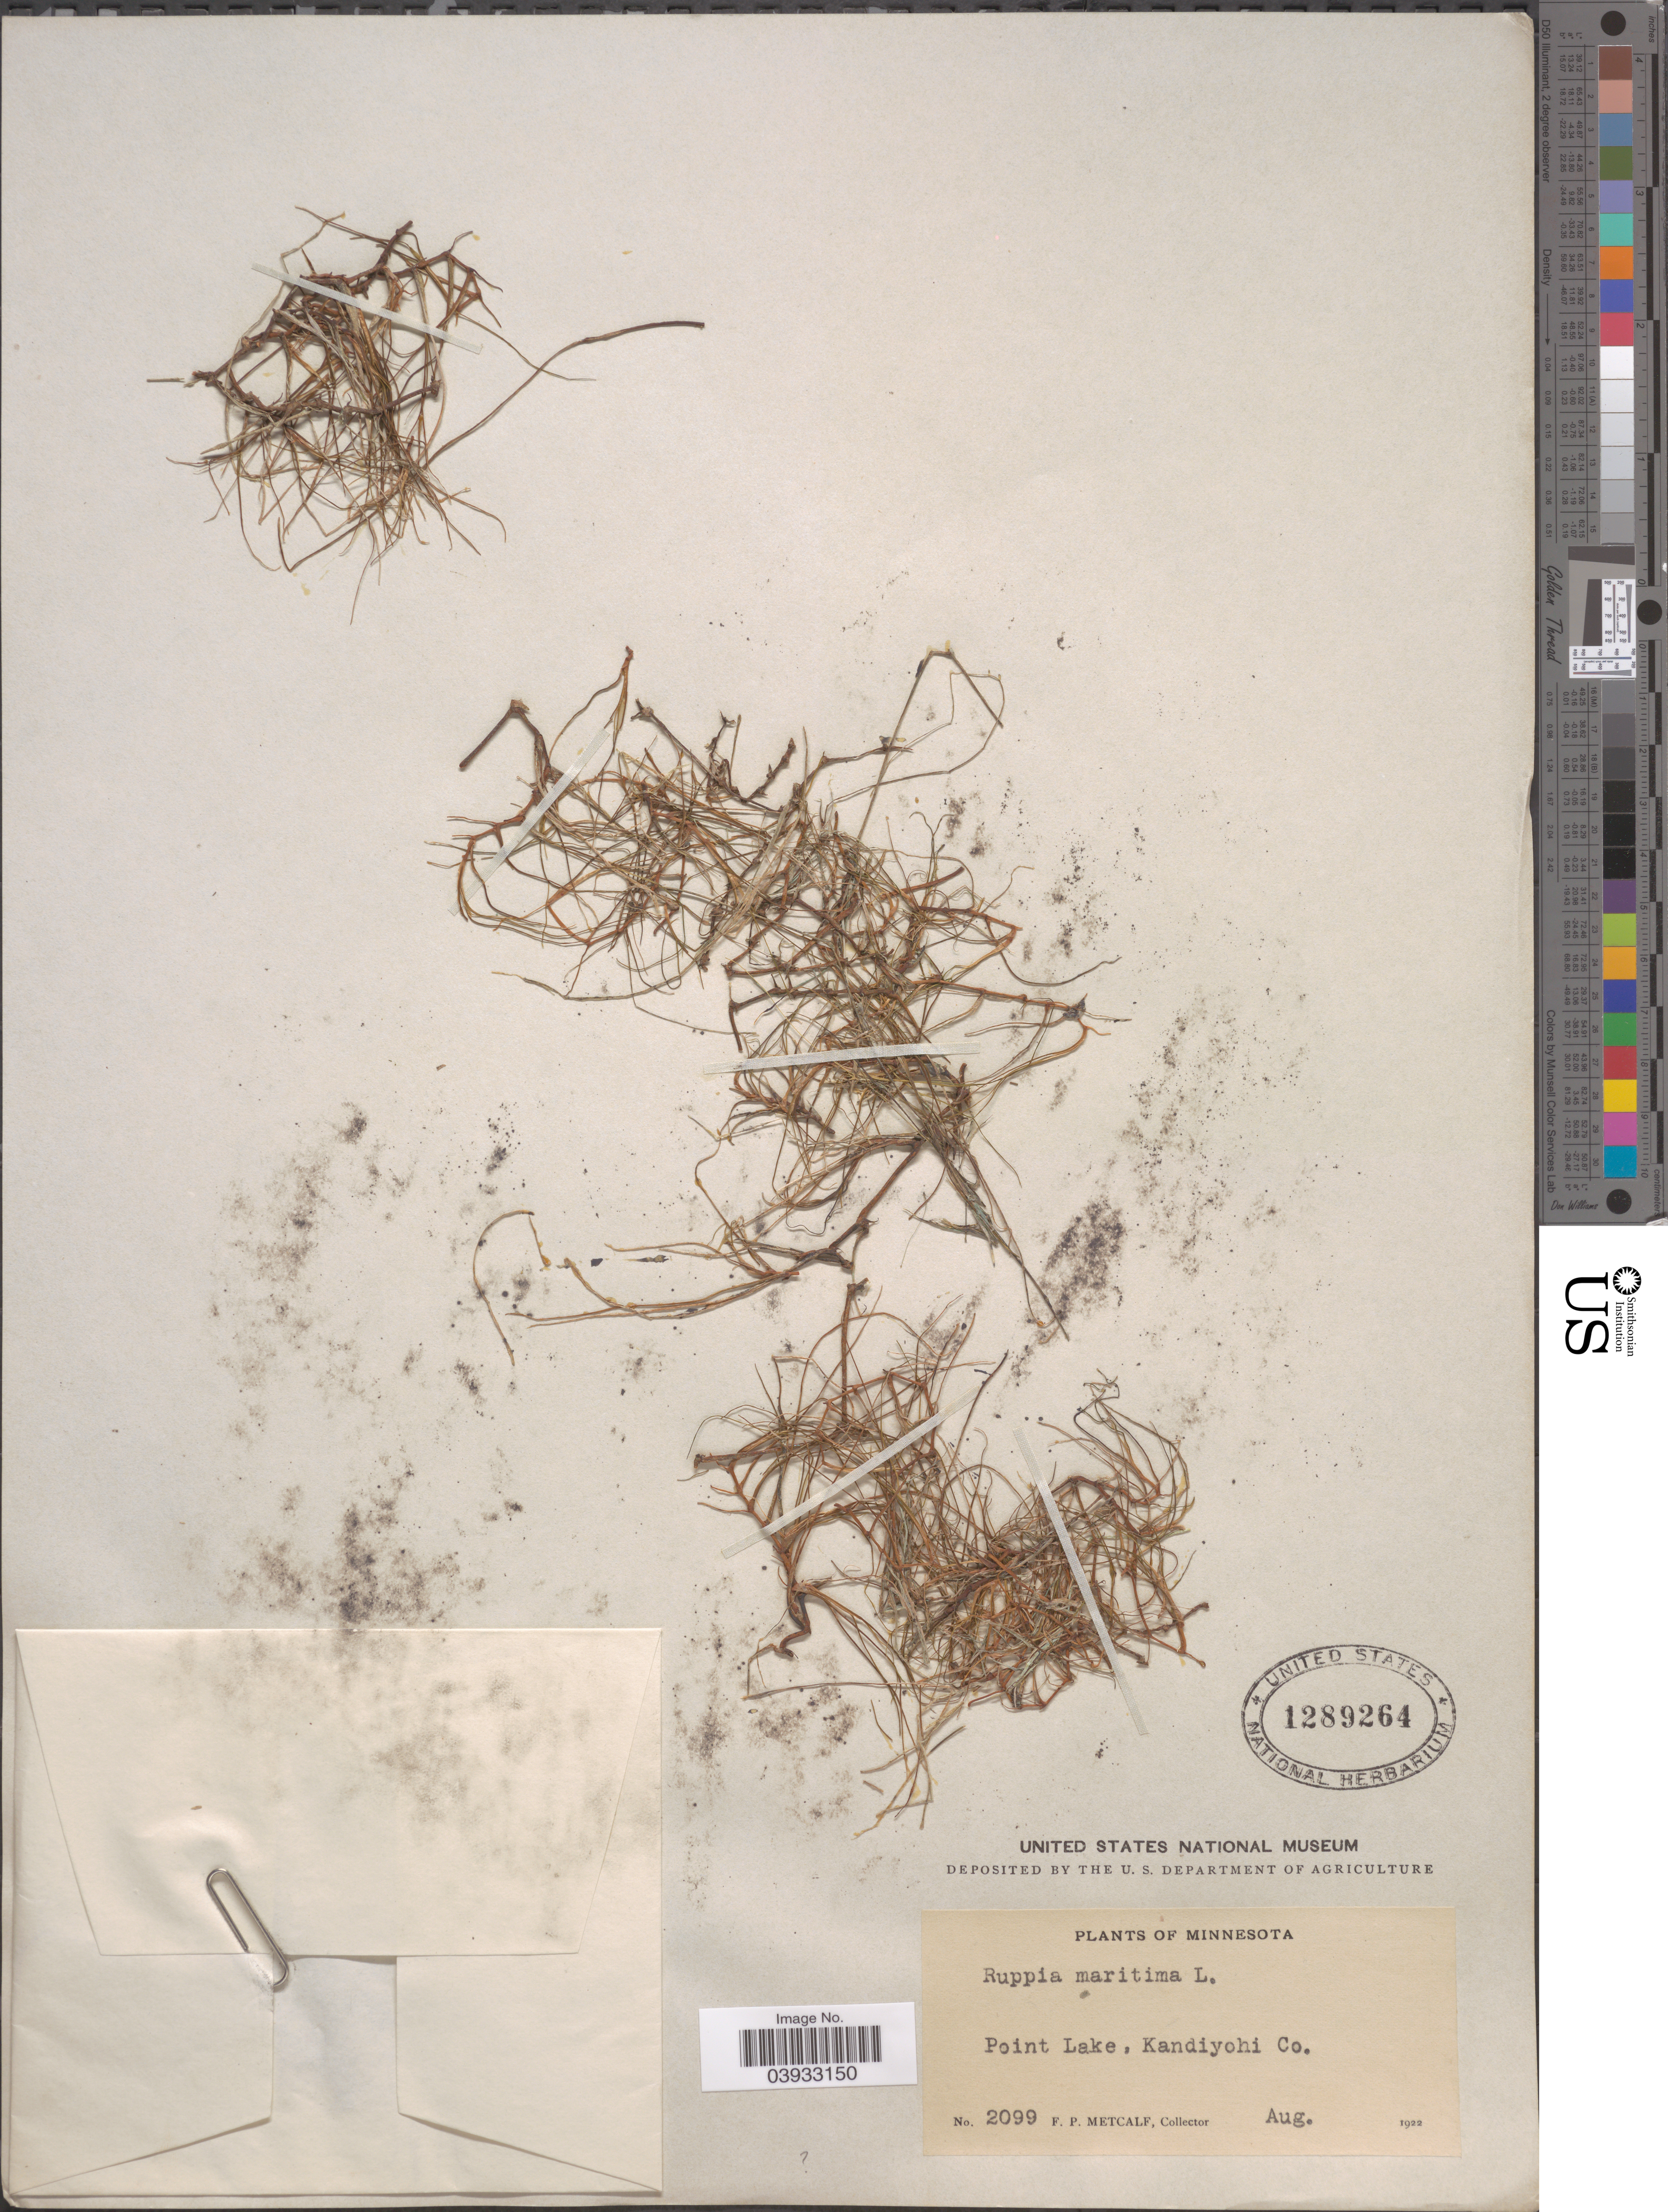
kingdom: Plantae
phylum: Tracheophyta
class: Liliopsida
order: Alismatales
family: Ruppiaceae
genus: Ruppia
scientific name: Ruppia maritima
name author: L.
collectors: F. Metcalf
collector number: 2099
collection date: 1922-08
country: United States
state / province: Minnesota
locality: Point Lake, Kandiyohi Co.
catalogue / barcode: US 1289264